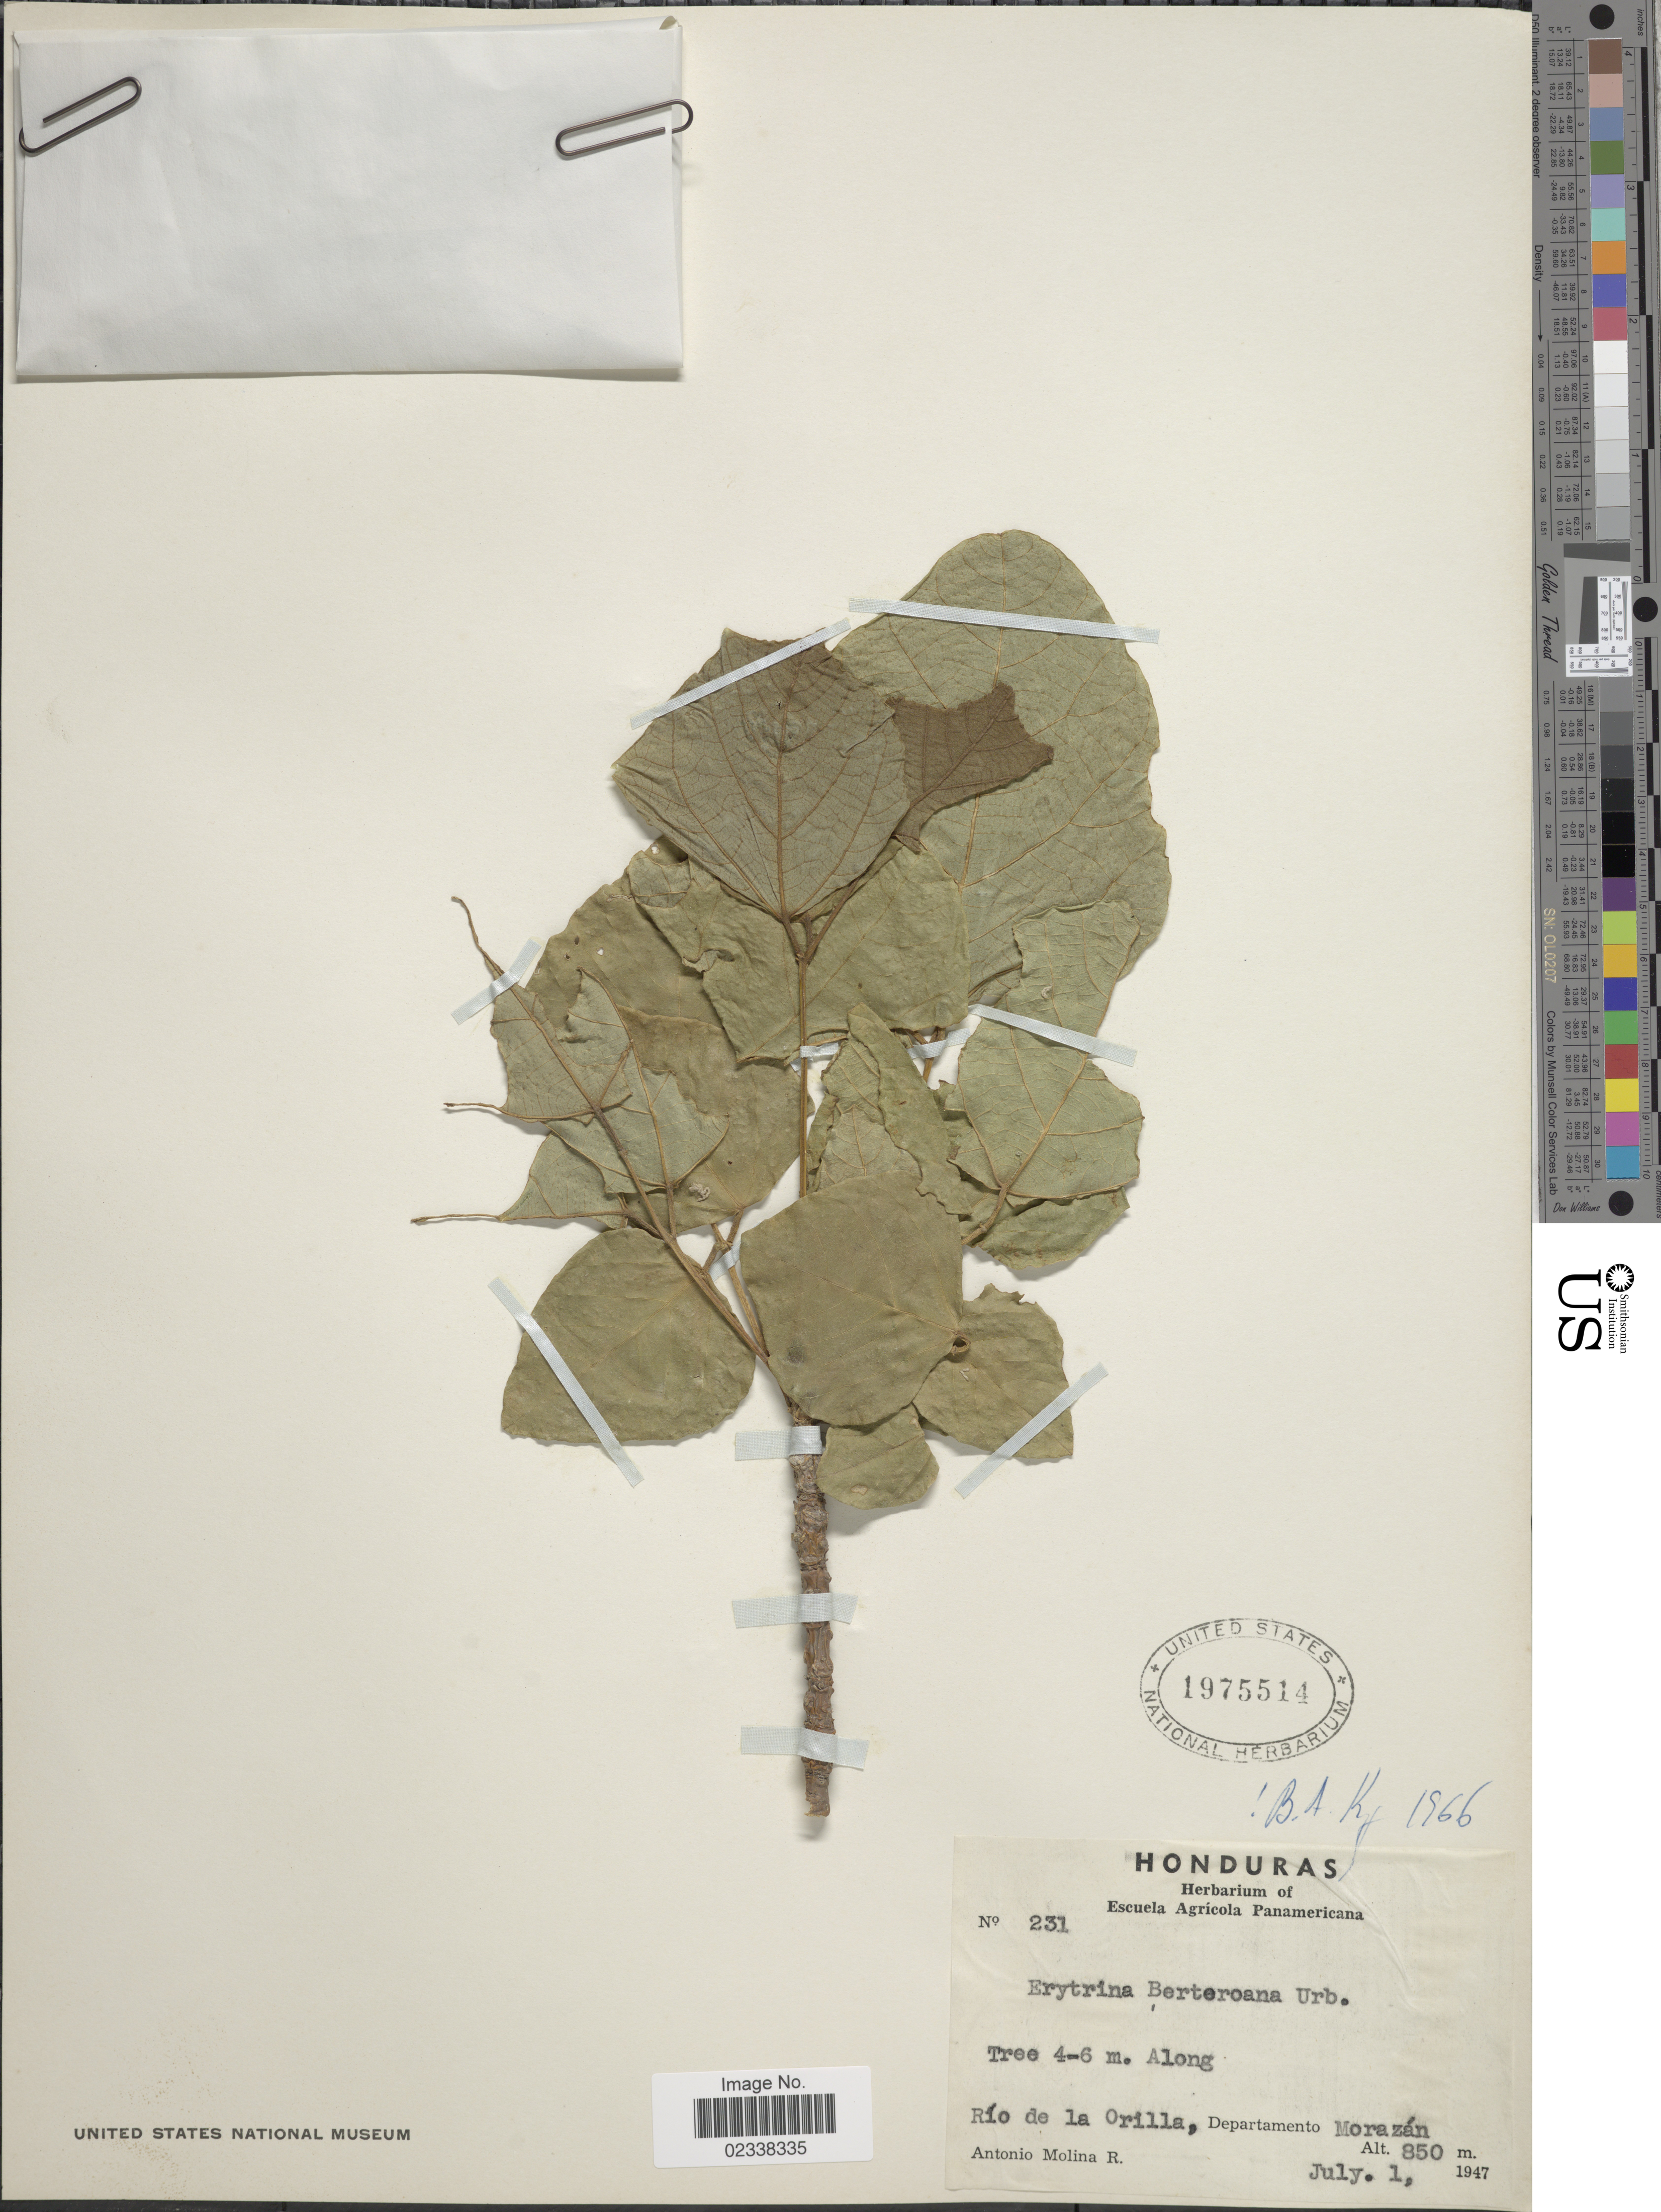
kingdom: Plantae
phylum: Tracheophyta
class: Magnoliopsida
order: Fabales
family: Fabaceae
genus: Erythrina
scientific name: Erythrina berteroana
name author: Urb.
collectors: A. Molina R.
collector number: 231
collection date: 1947-07-01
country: Honduras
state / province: Fco. Morazán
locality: Rio de la Orilla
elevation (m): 850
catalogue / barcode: US 1975514